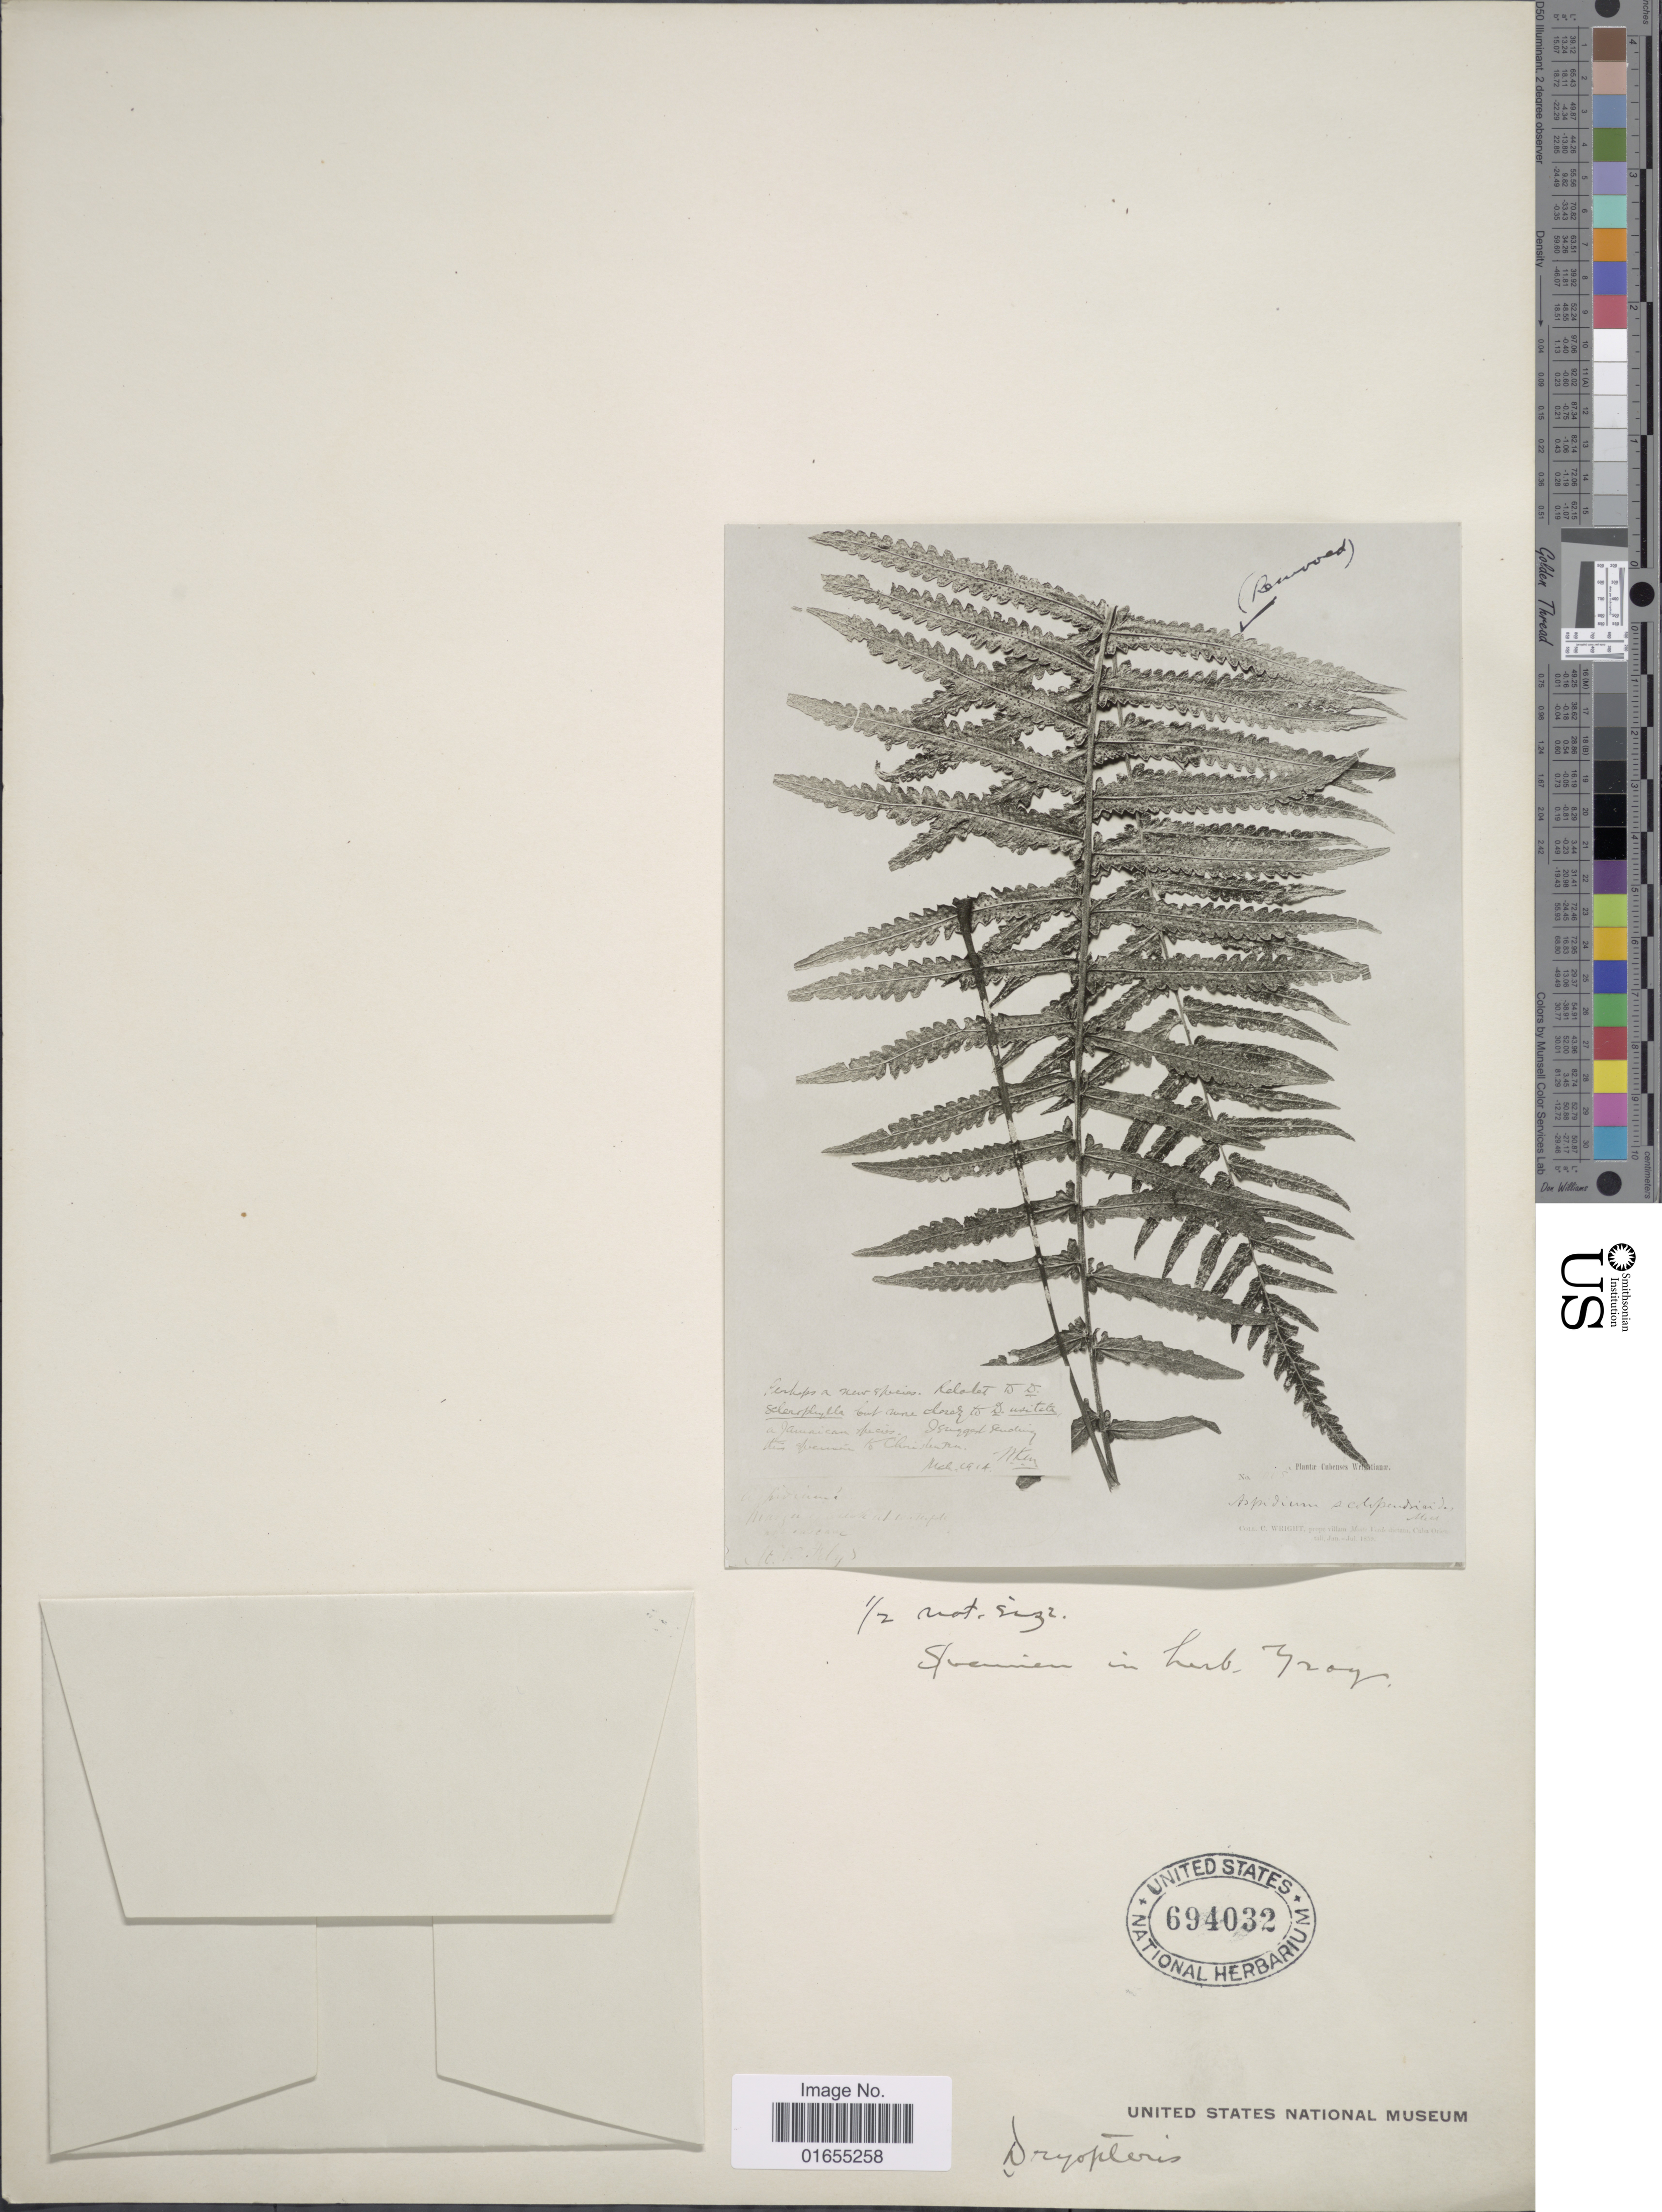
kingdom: Plantae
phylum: Tracheophyta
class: Polypodiopsida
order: Polypodiales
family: Thelypteridaceae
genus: Goniopteris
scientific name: Goniopteris sp.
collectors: C. Wright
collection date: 1850-01/1850-07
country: Cuba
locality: Prope villam, [illegible text]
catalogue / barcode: US 694032